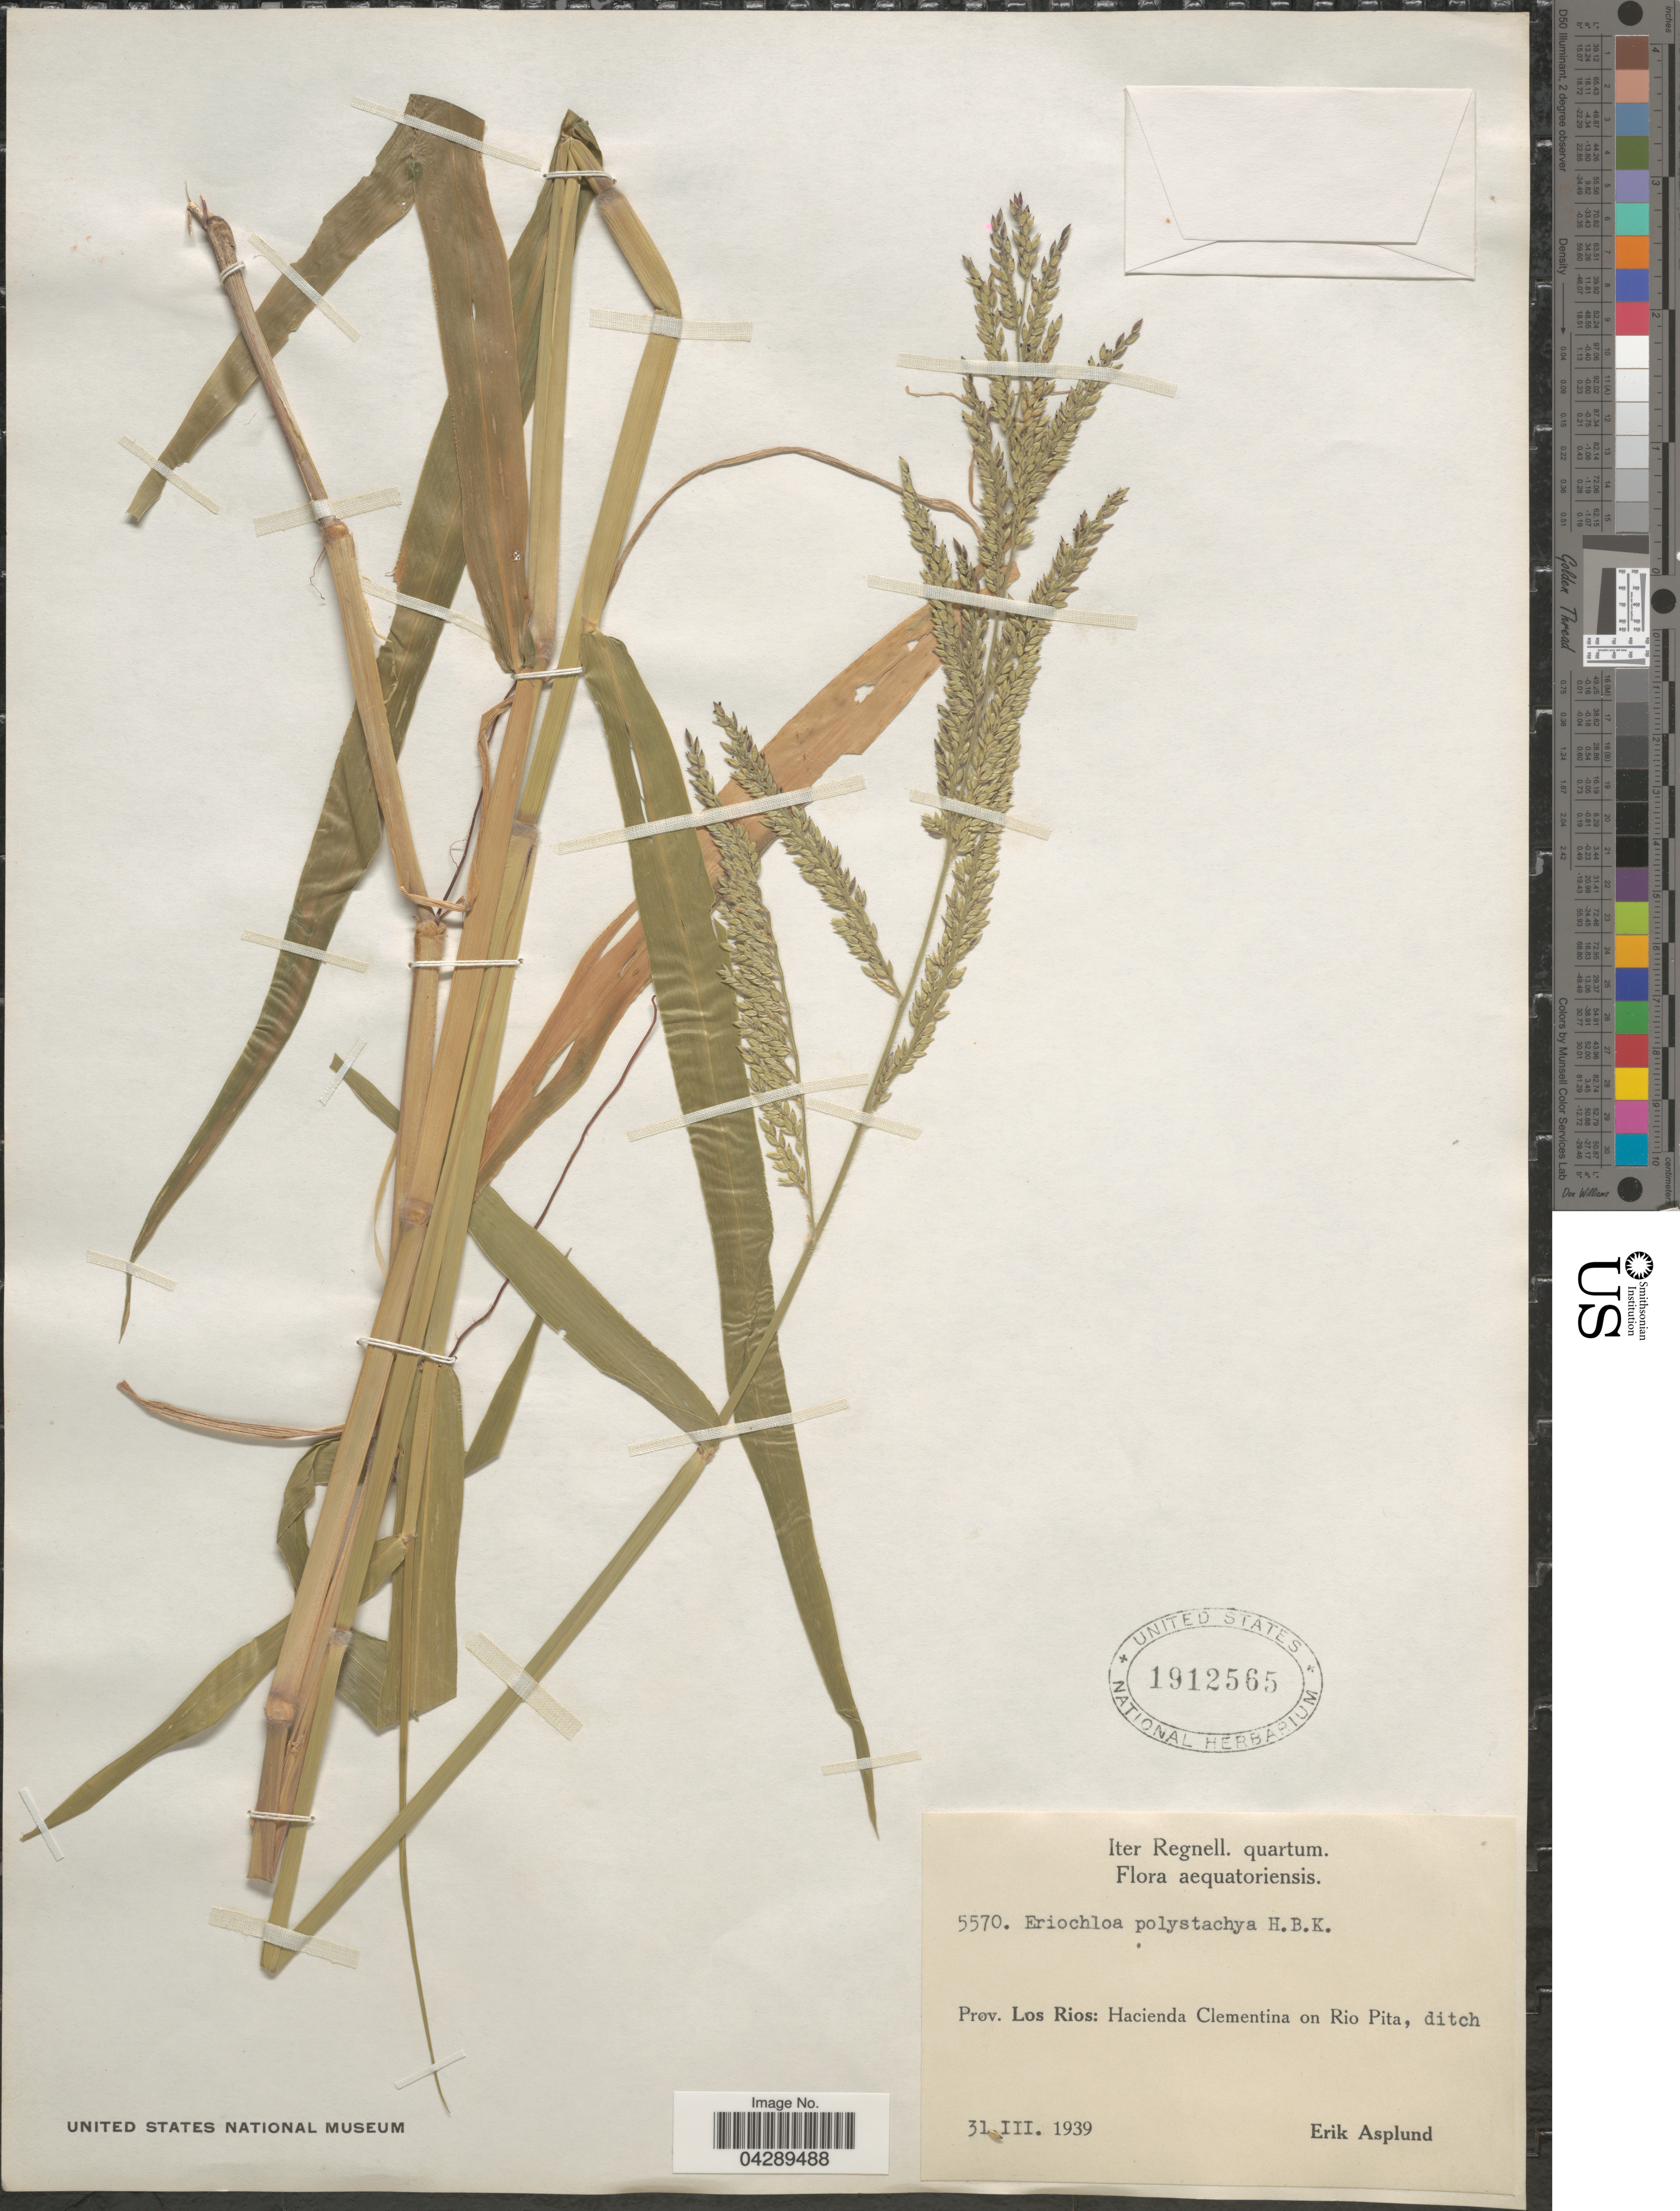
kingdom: Plantae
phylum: Tracheophyta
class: Liliopsida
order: Poales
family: Poaceae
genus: Eriochloa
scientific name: Eriochloa polystachya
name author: Kunth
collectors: E. Asplund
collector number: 5570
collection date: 1939-03-31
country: Ecuador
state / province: Los Ríos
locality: Iter Regnell. quartum. Aequatoriensis. Hacienda Clementina on Rio Pita, ditch.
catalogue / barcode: US 1912565